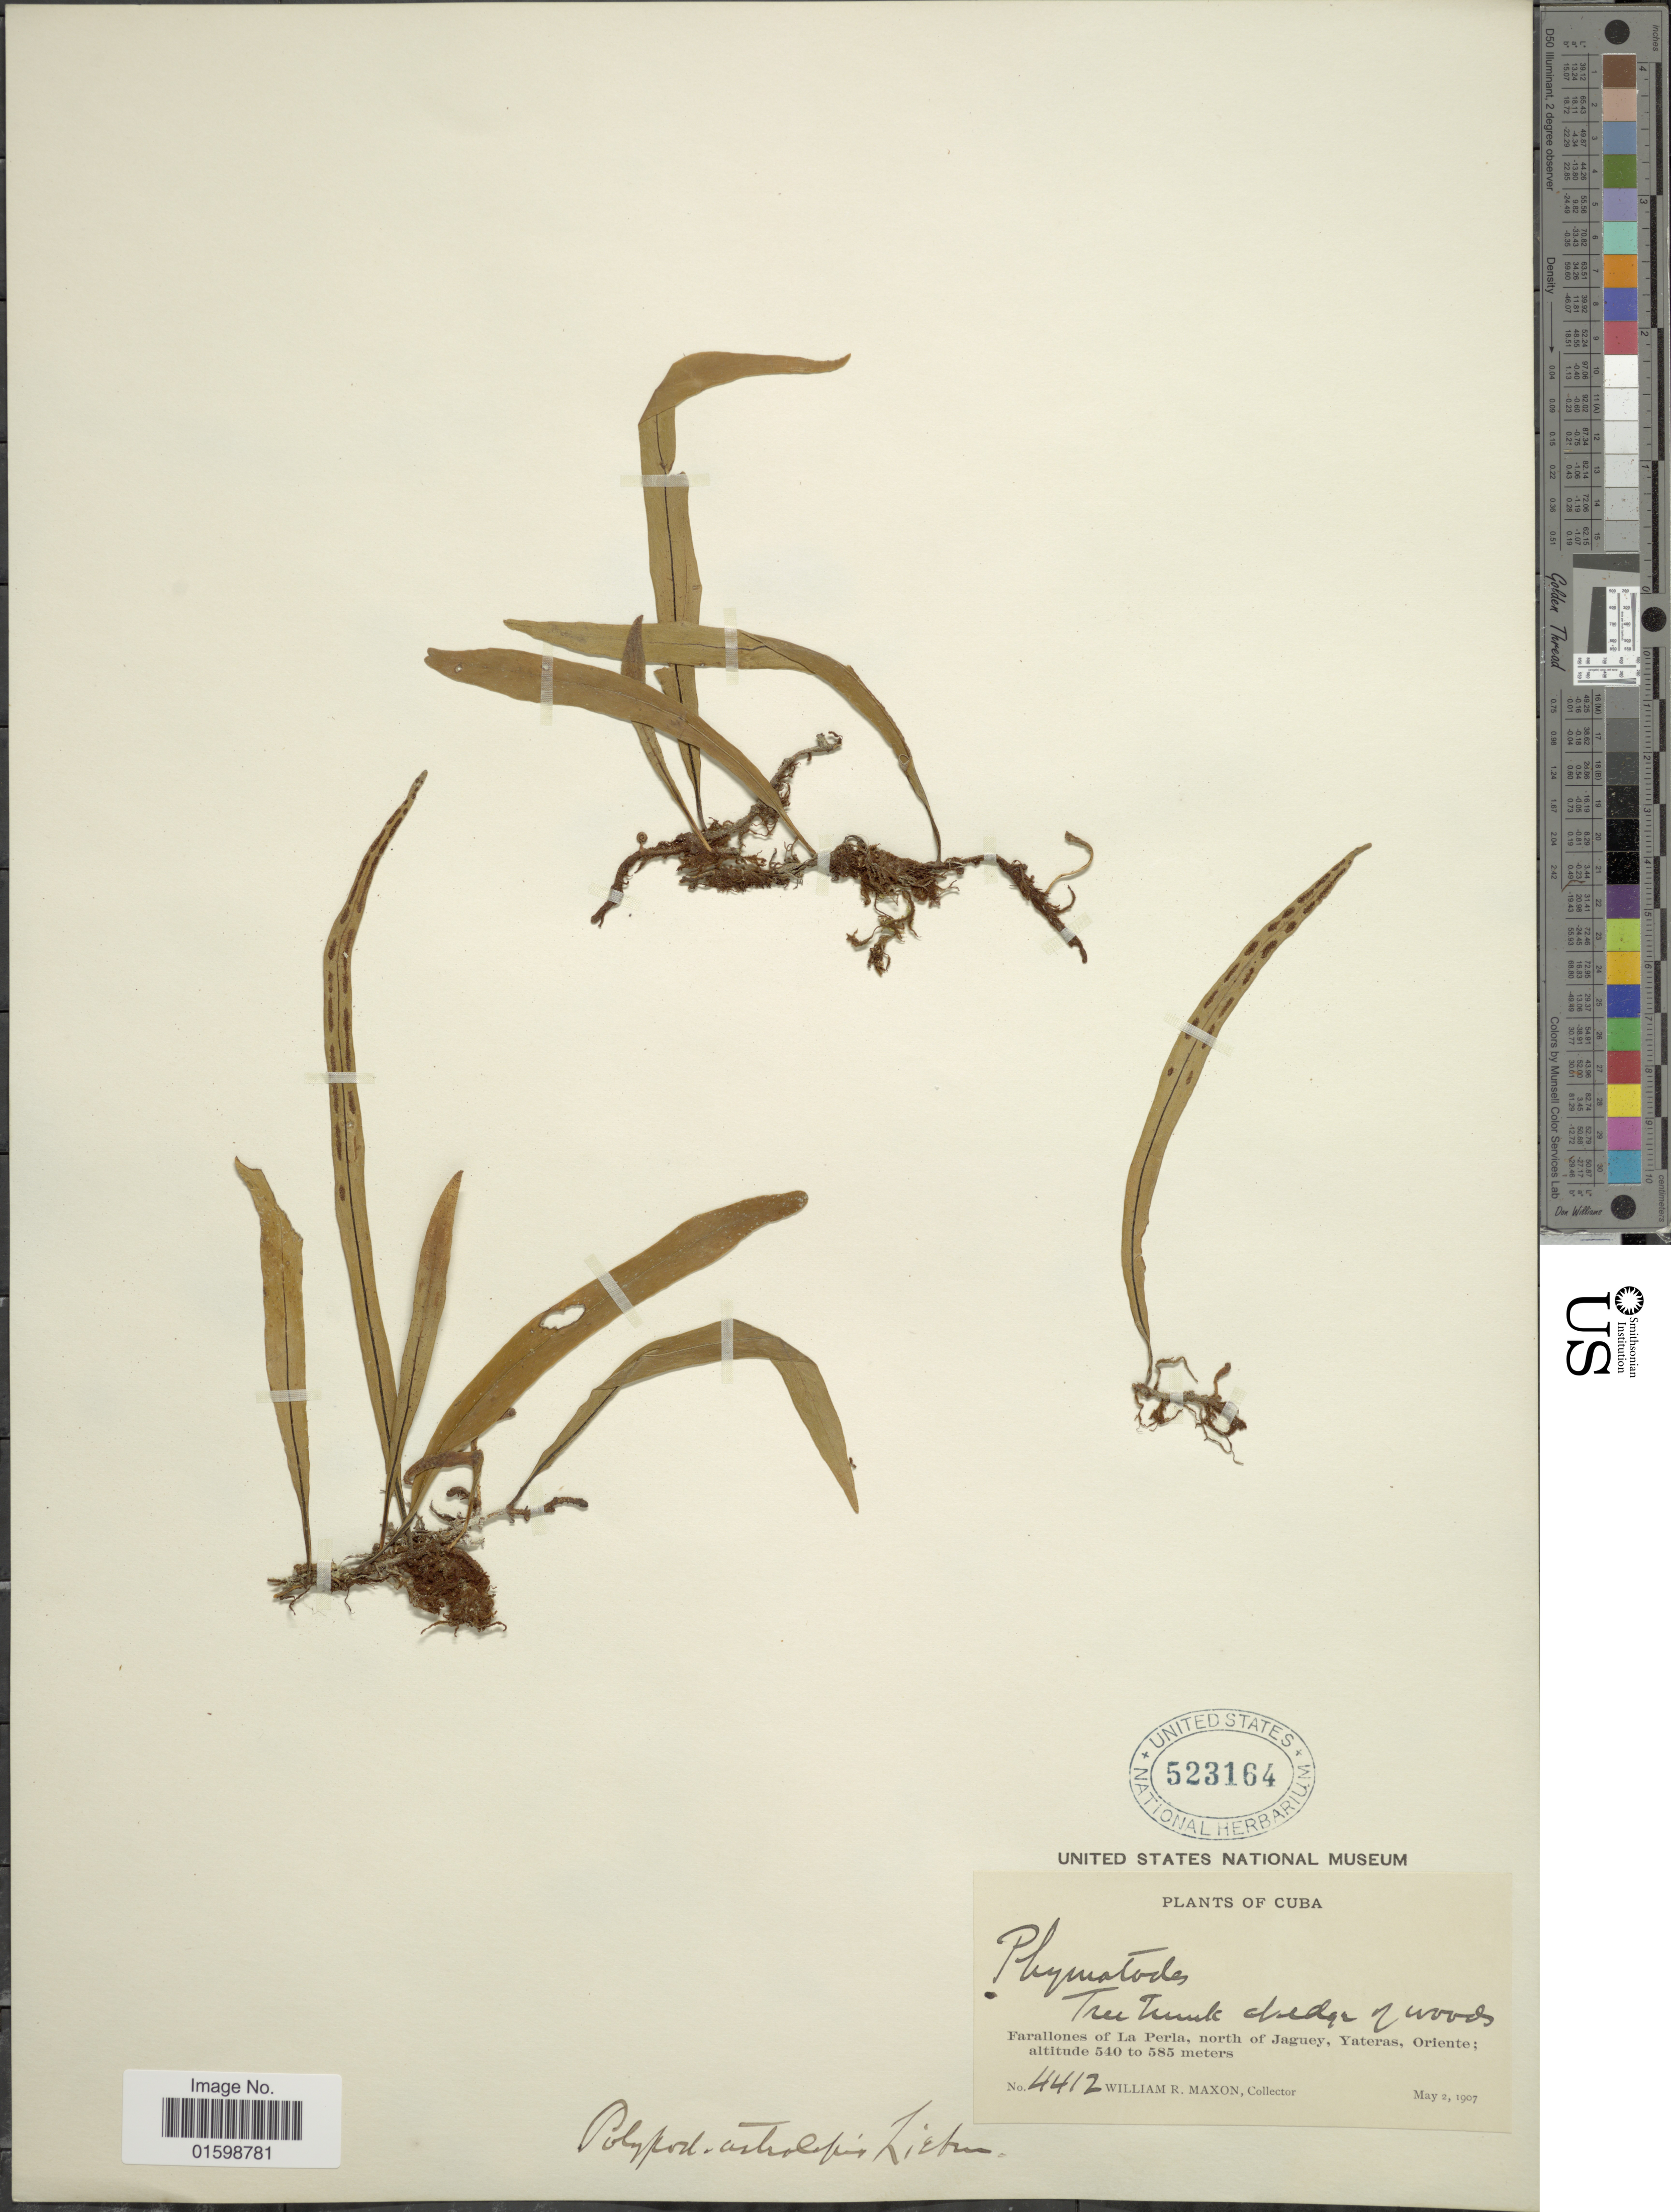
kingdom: Plantae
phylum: Tracheophyta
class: Polypodiopsida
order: Polypodiales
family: Polypodiaceae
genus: Pleopeltis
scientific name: Pleopeltis astrolepis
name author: (Liebm.) E. Fourn.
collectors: W. R. Maxon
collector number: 4412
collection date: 1907-05-02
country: Cuba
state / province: Oriente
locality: Tree trunk, dredge of woods, Farallones of La Perla, north of Jaguey, Yateras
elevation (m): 540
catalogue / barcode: US 523164